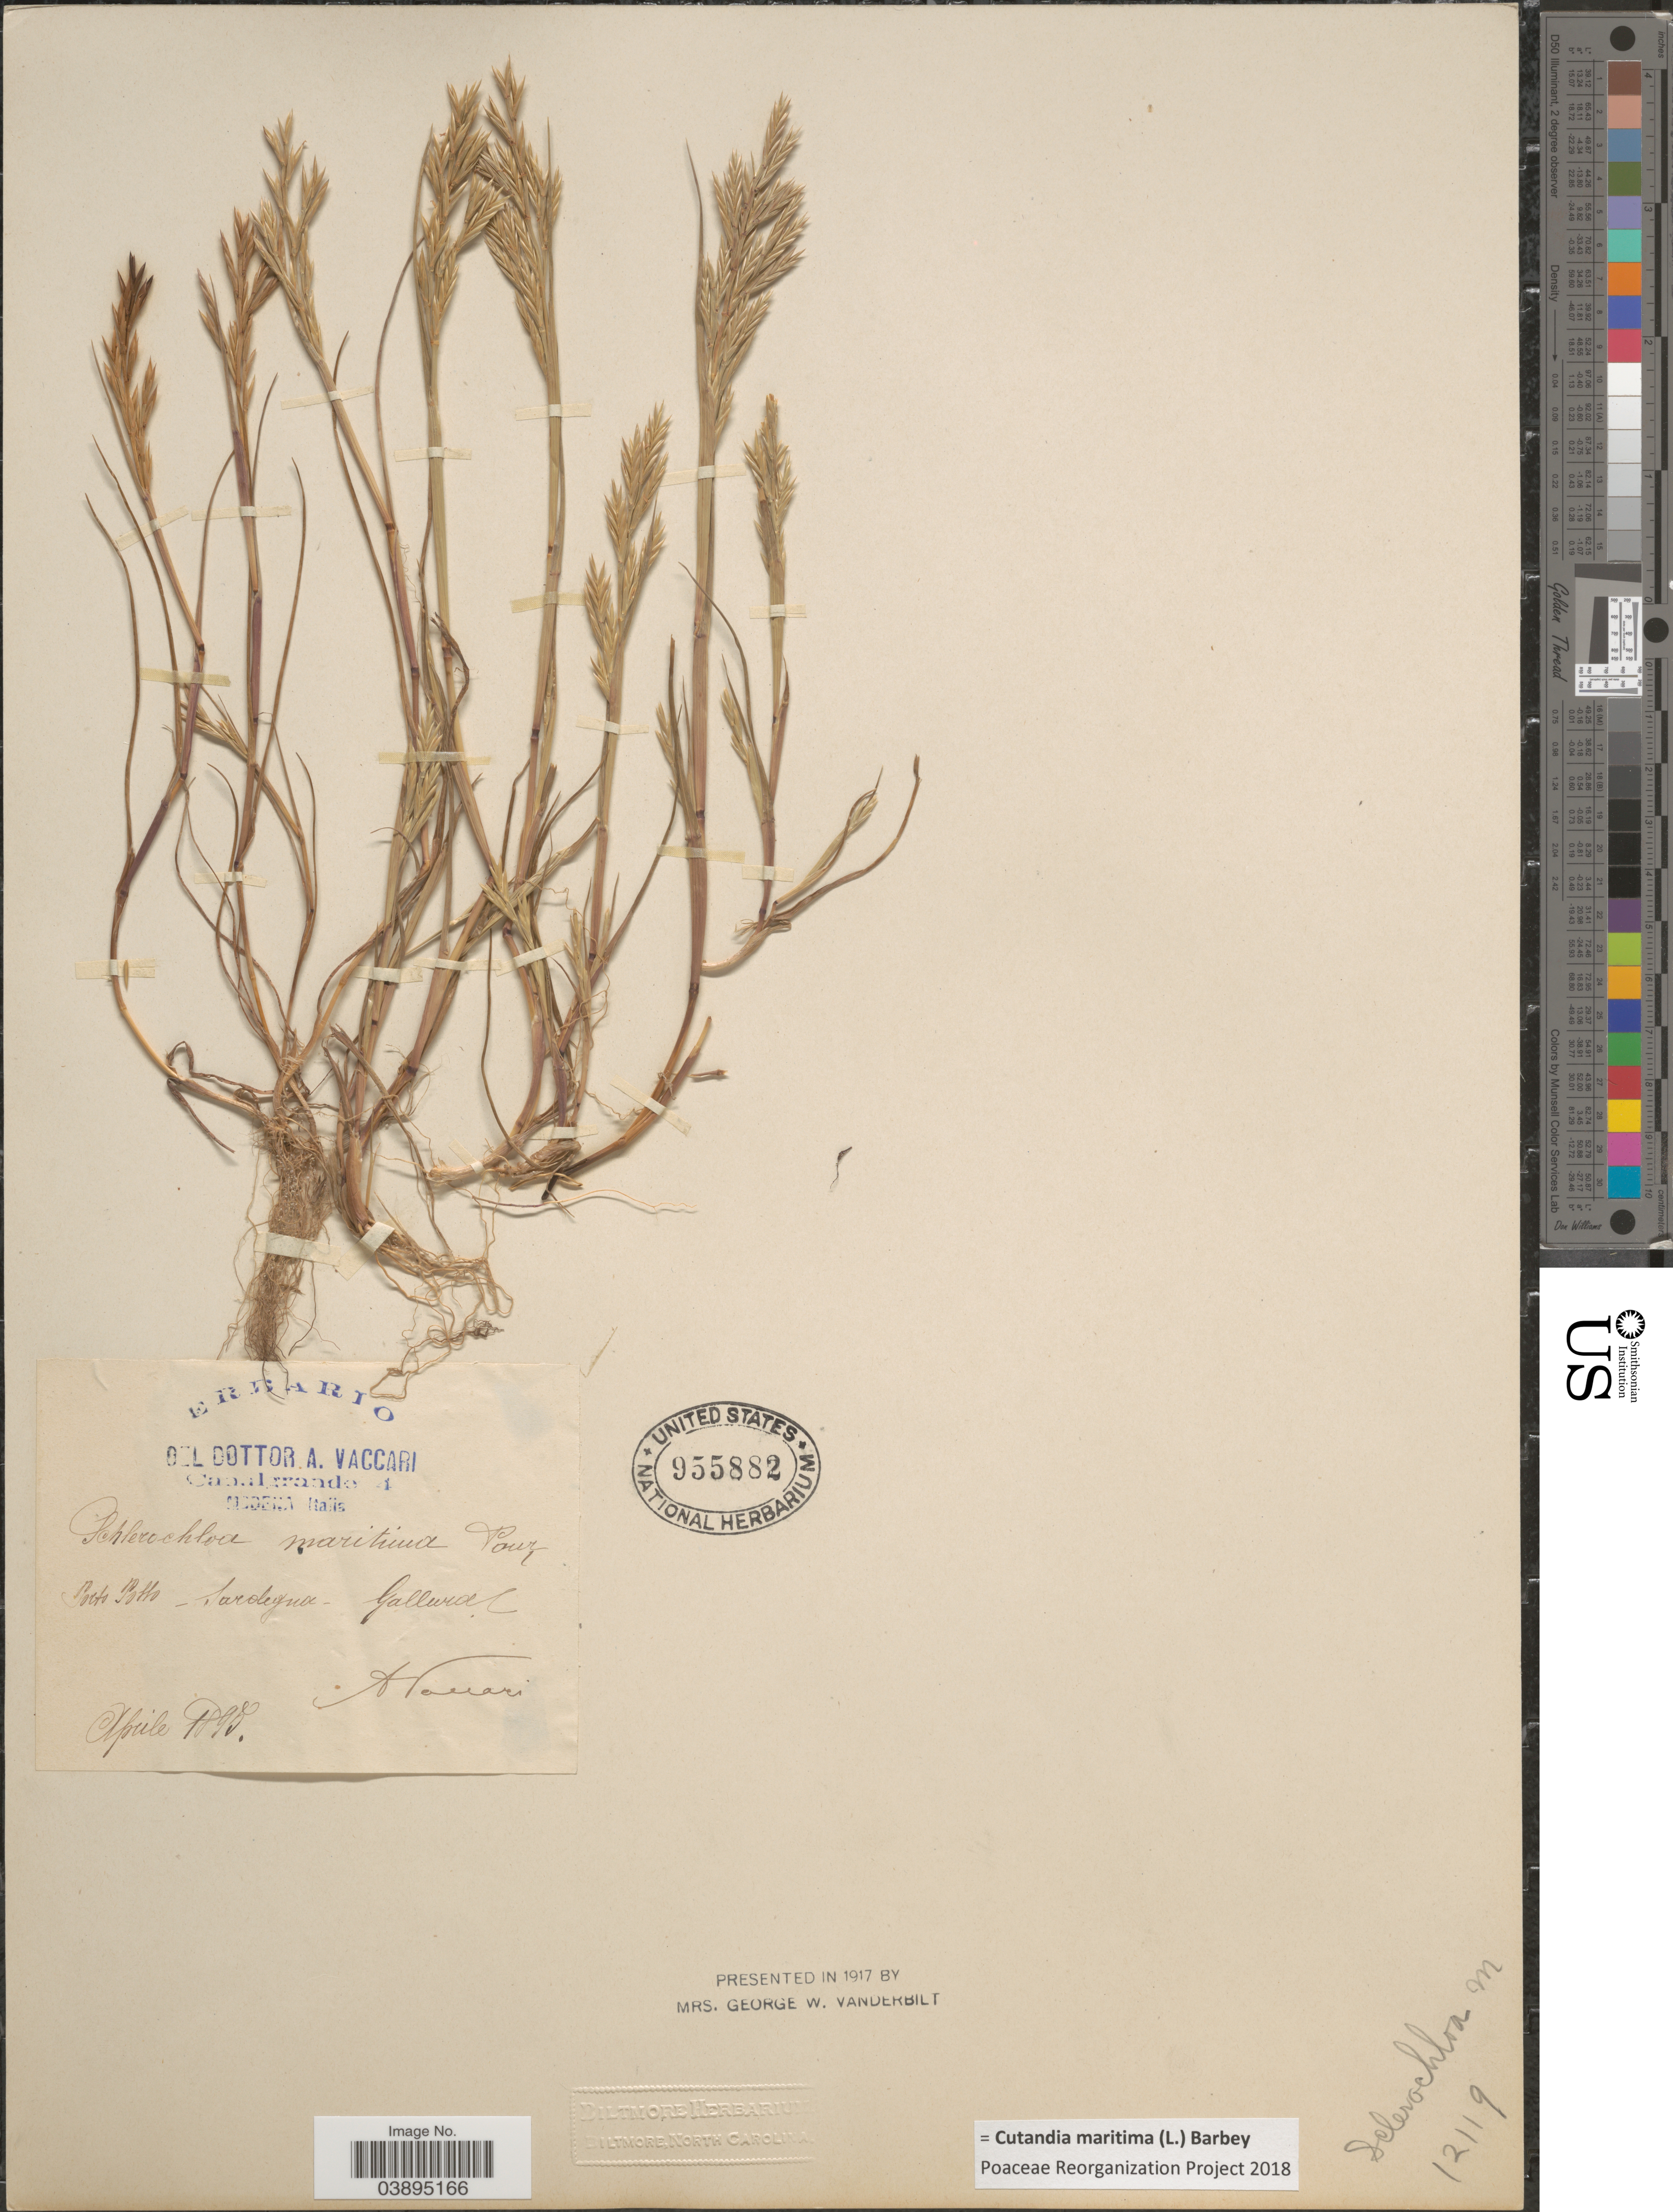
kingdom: Plantae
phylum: Tracheophyta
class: Liliopsida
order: Poales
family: Poaceae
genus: Cutandia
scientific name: Cutandia maritima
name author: (L.) Barbey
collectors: A. Vaccari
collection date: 1895-04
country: Italy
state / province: Sardegna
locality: Porto Pollo. Gallura.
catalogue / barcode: US 955882